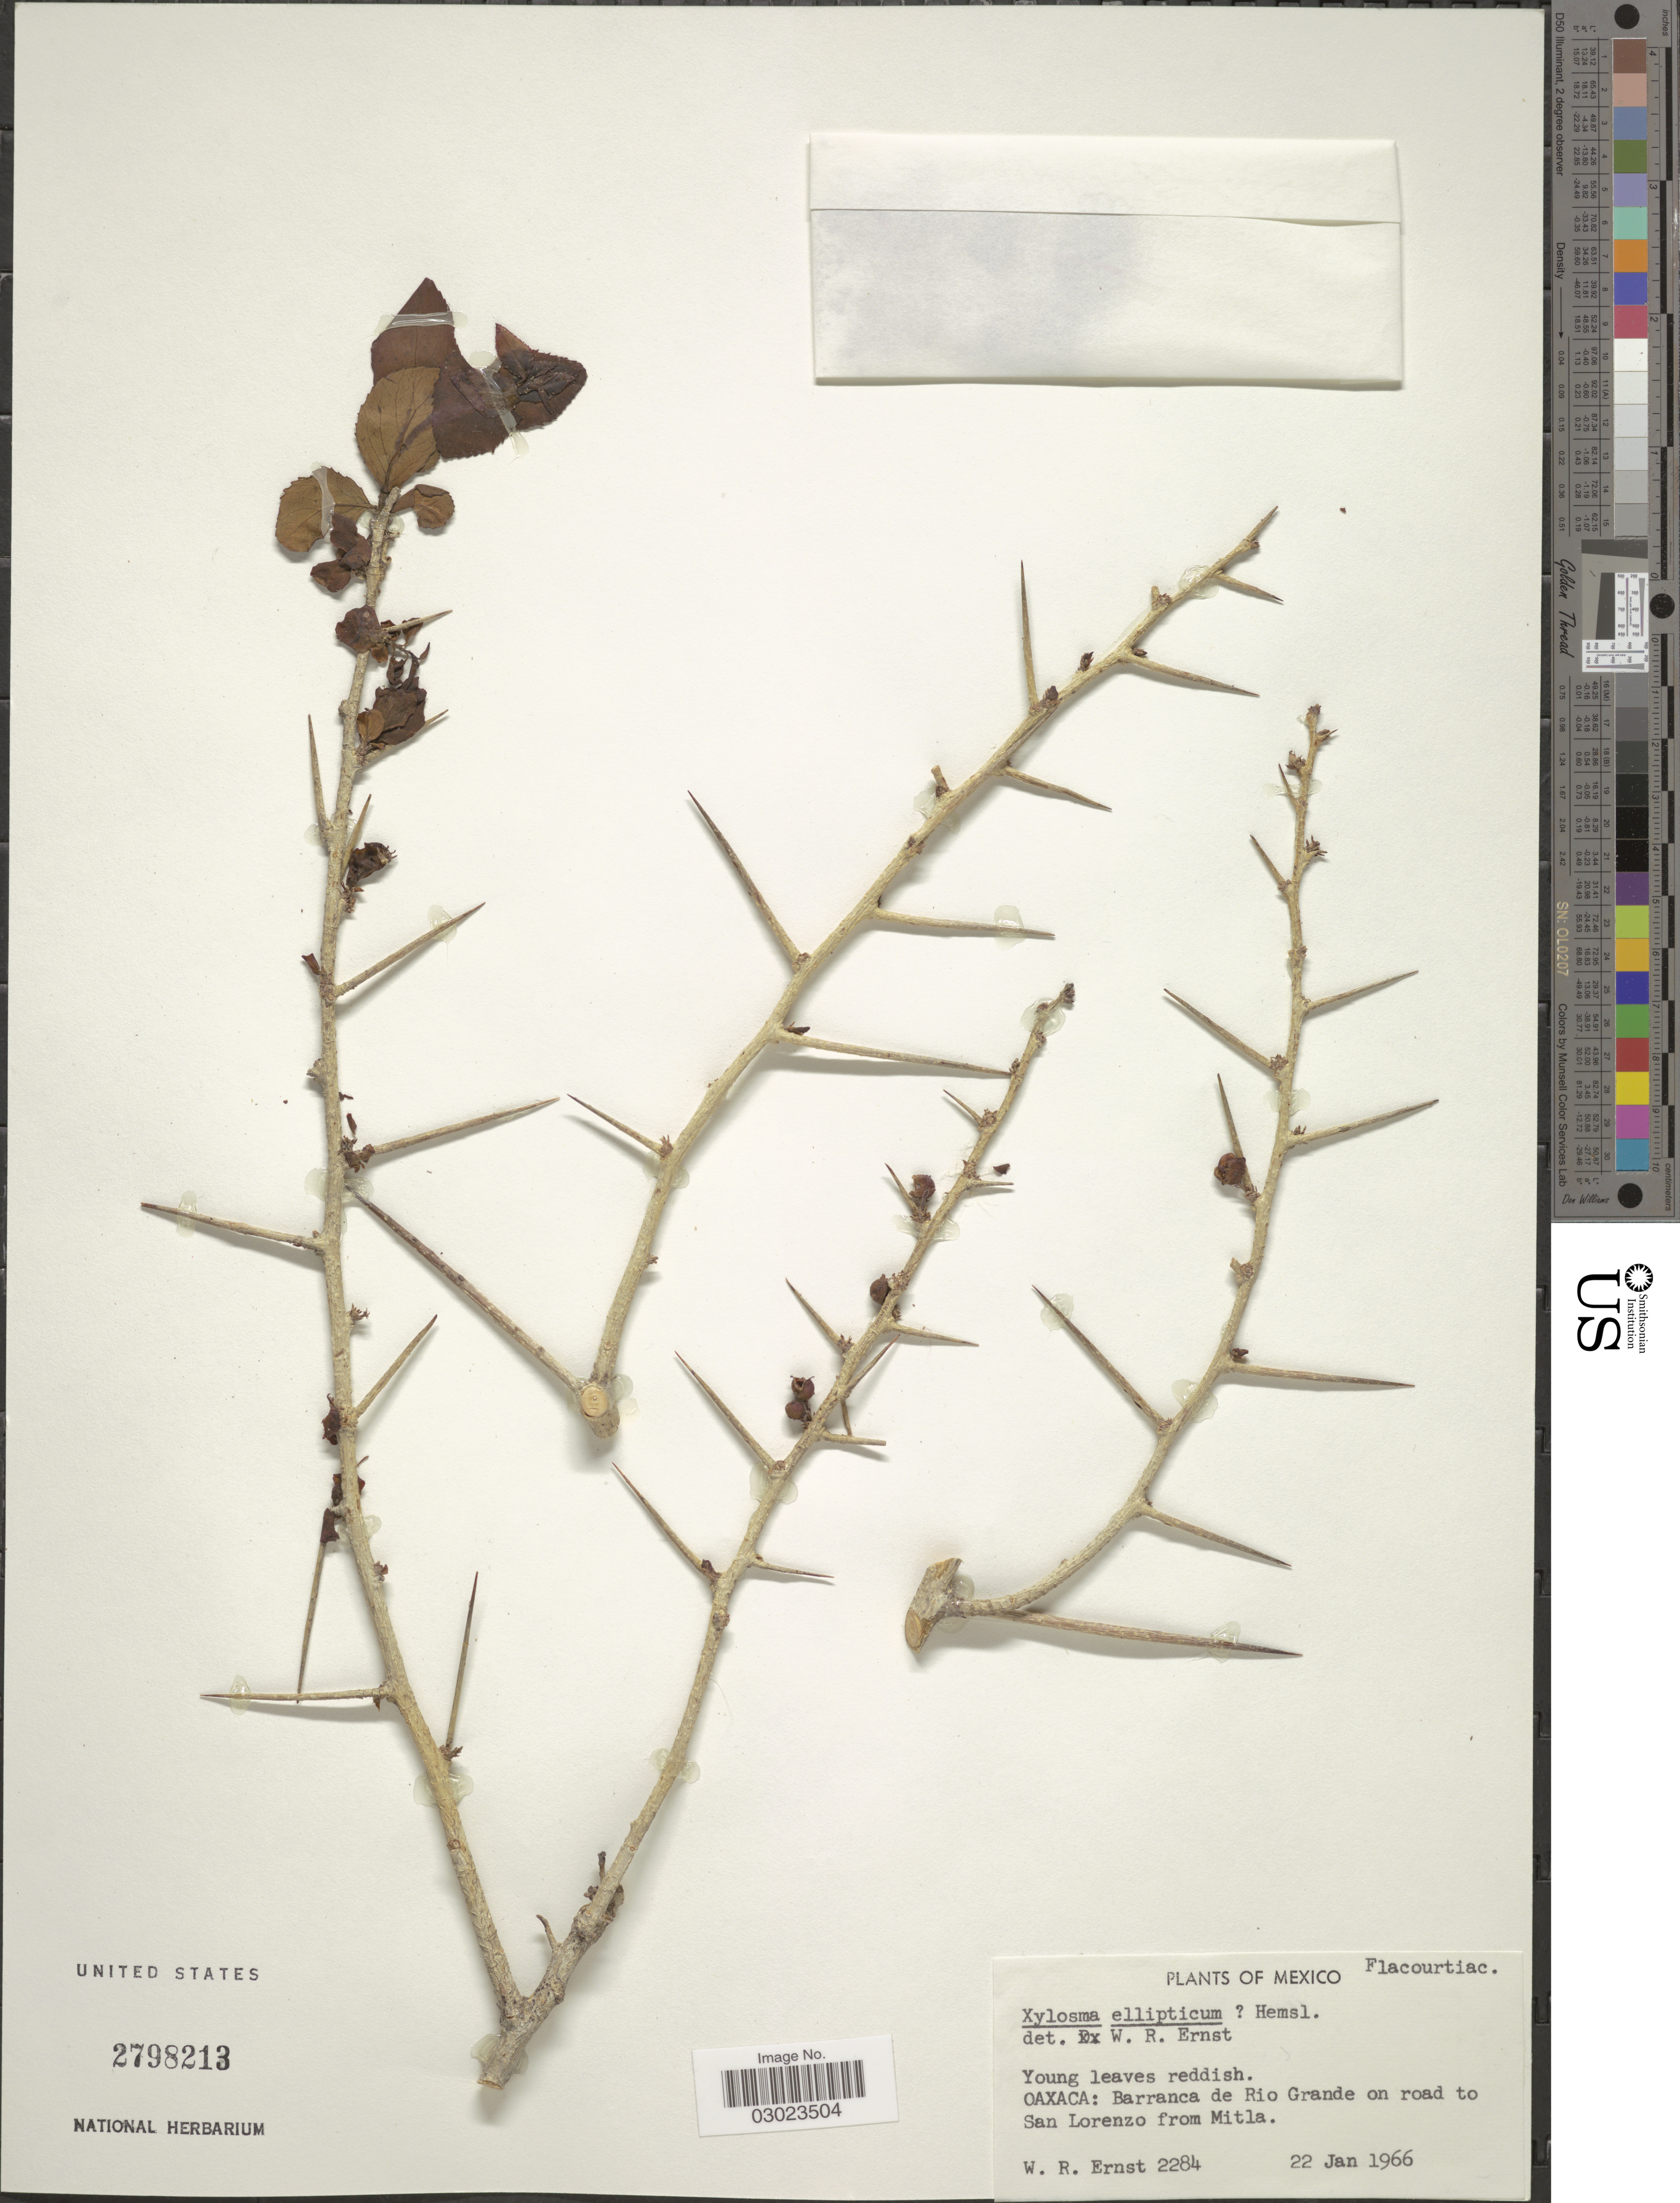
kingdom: Plantae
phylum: Tracheophyta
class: Magnoliopsida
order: Malpighiales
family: Salicaceae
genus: Xylosma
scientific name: Xylosma panamensis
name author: Turcz.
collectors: W. R. Ernst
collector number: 2284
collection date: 1966-01-22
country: Mexico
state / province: Oaxaca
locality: Barranca de Rio Grande on road to San Lorenzo from Mitla.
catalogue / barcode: US 2798213